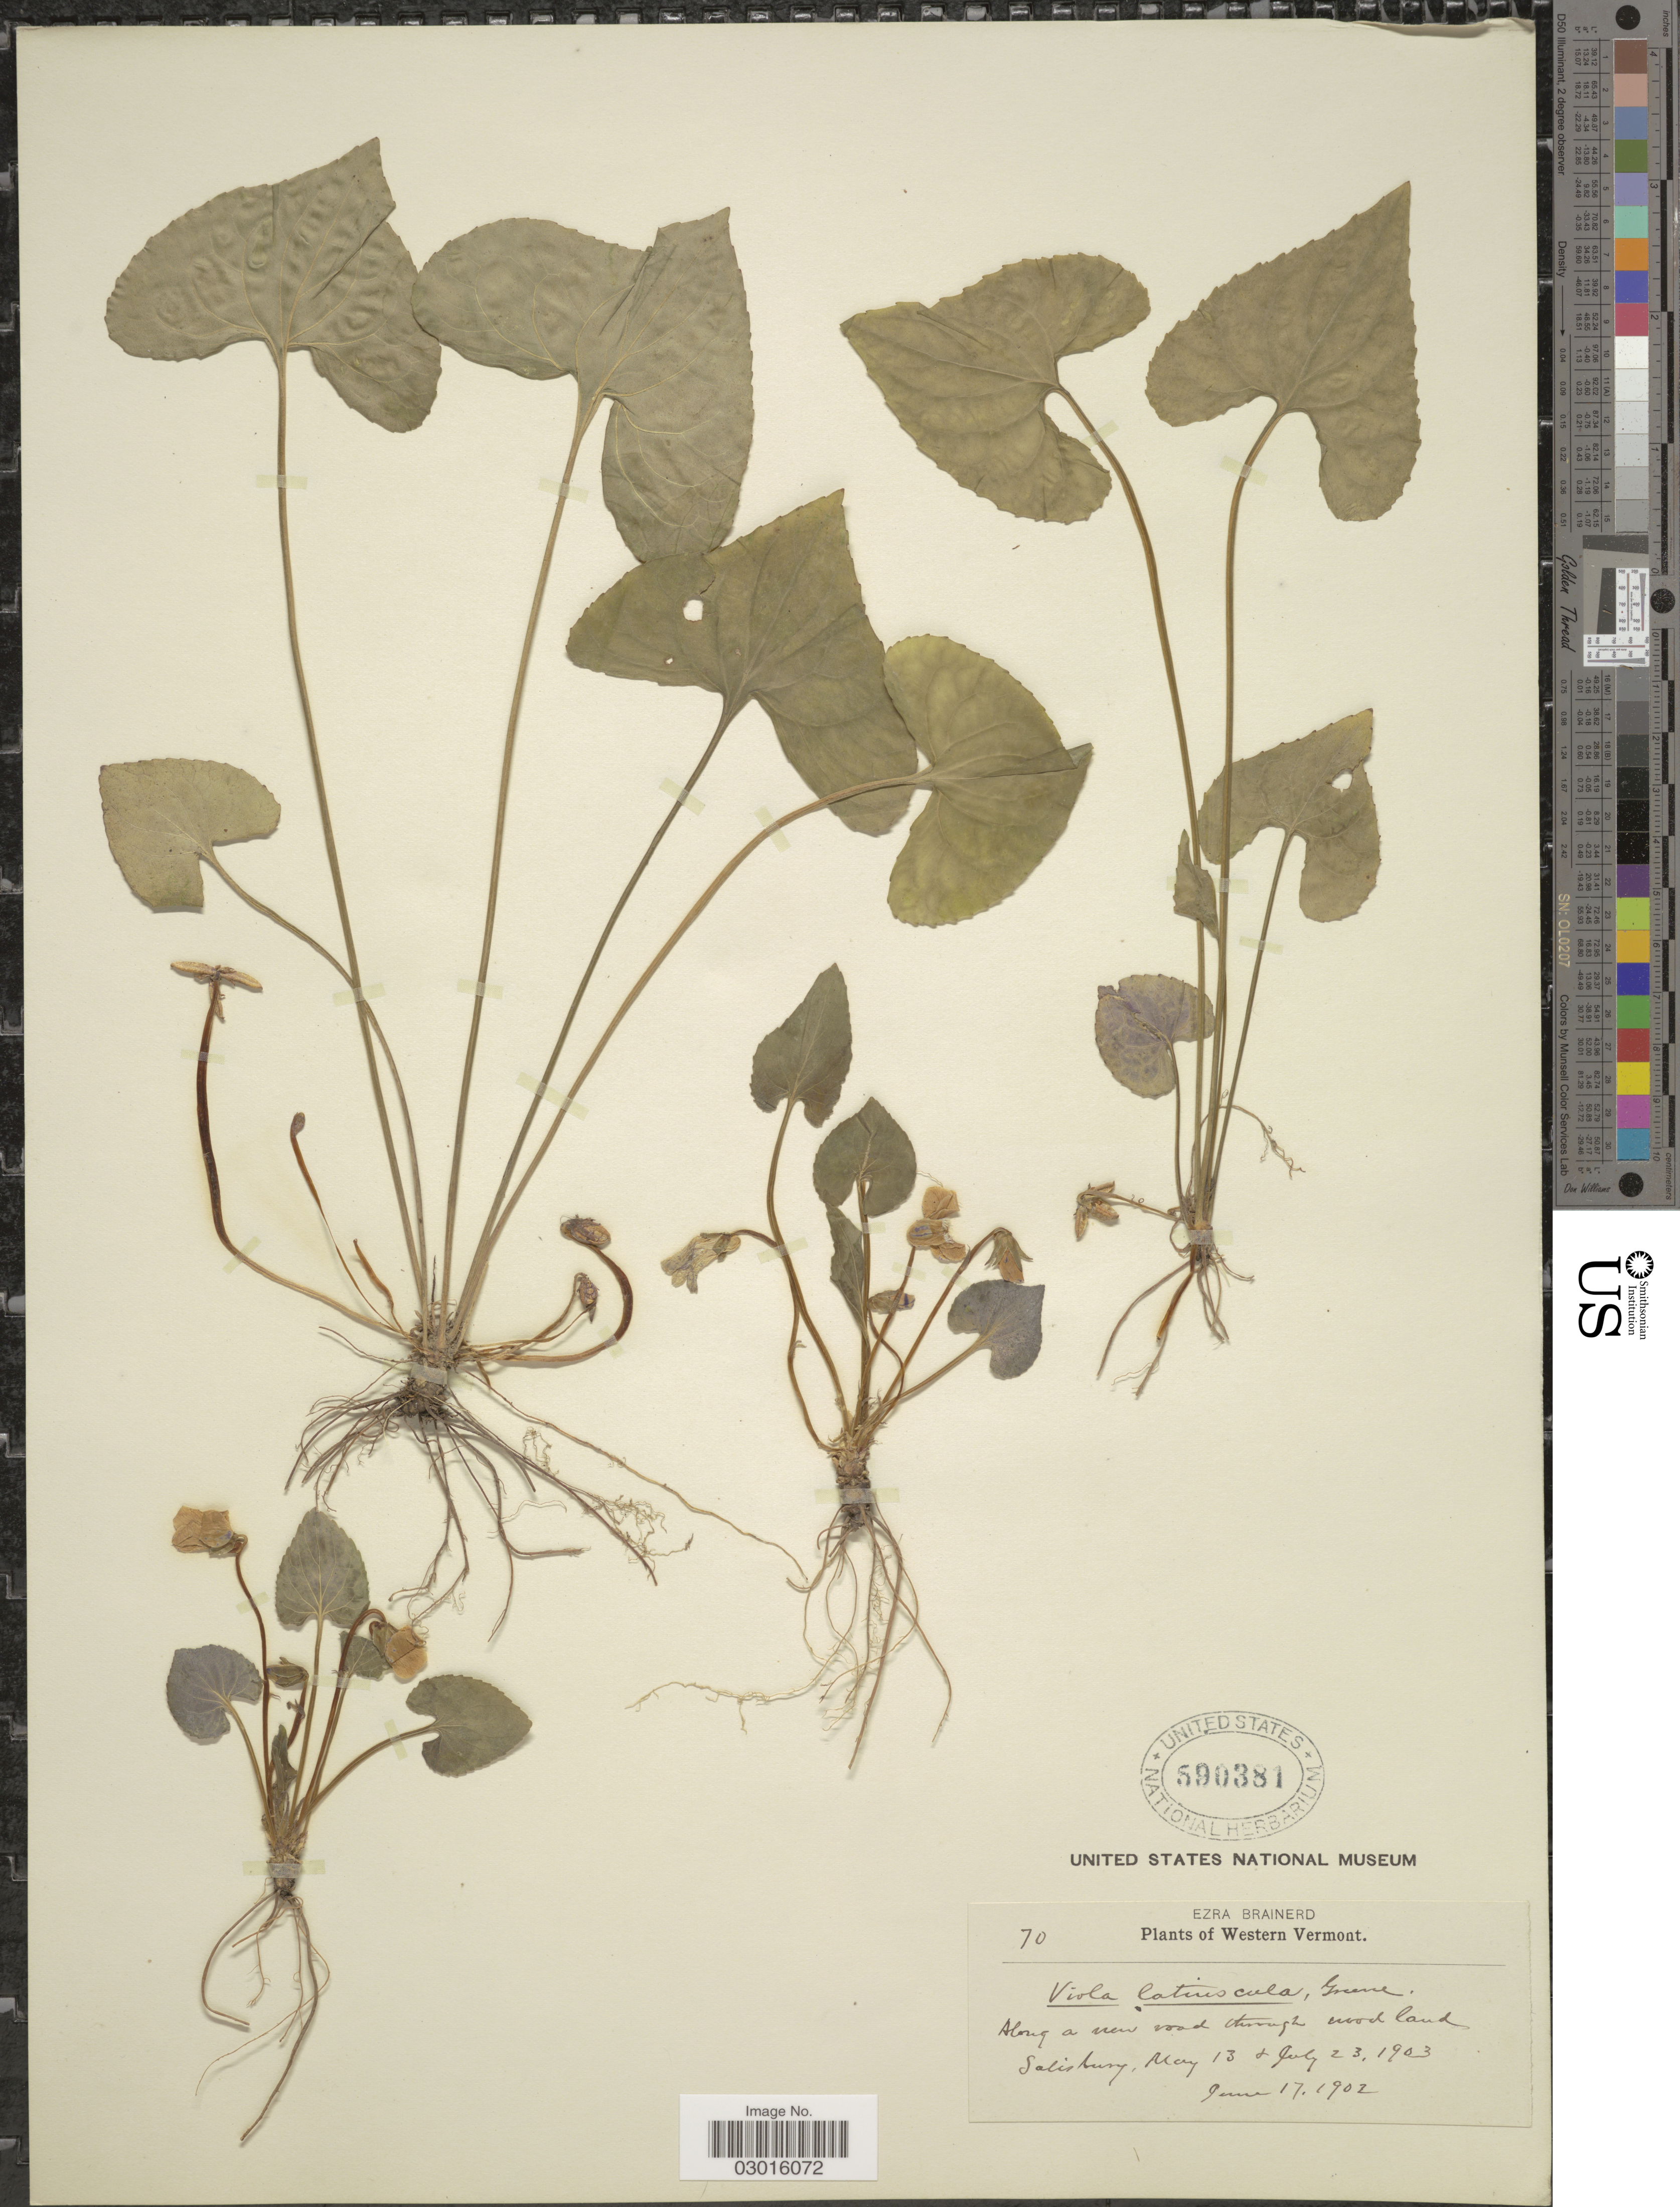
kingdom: Plantae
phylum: Tracheophyta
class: Magnoliopsida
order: Malpighiales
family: Violaceae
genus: Viola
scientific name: Viola latiuscula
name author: Greene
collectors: E. Brainerd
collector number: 70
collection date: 1902-06-17/1903-07-23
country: United States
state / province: Vermont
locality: Western Vermont. Along a new road through woodland Salisbury.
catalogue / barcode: US 590381